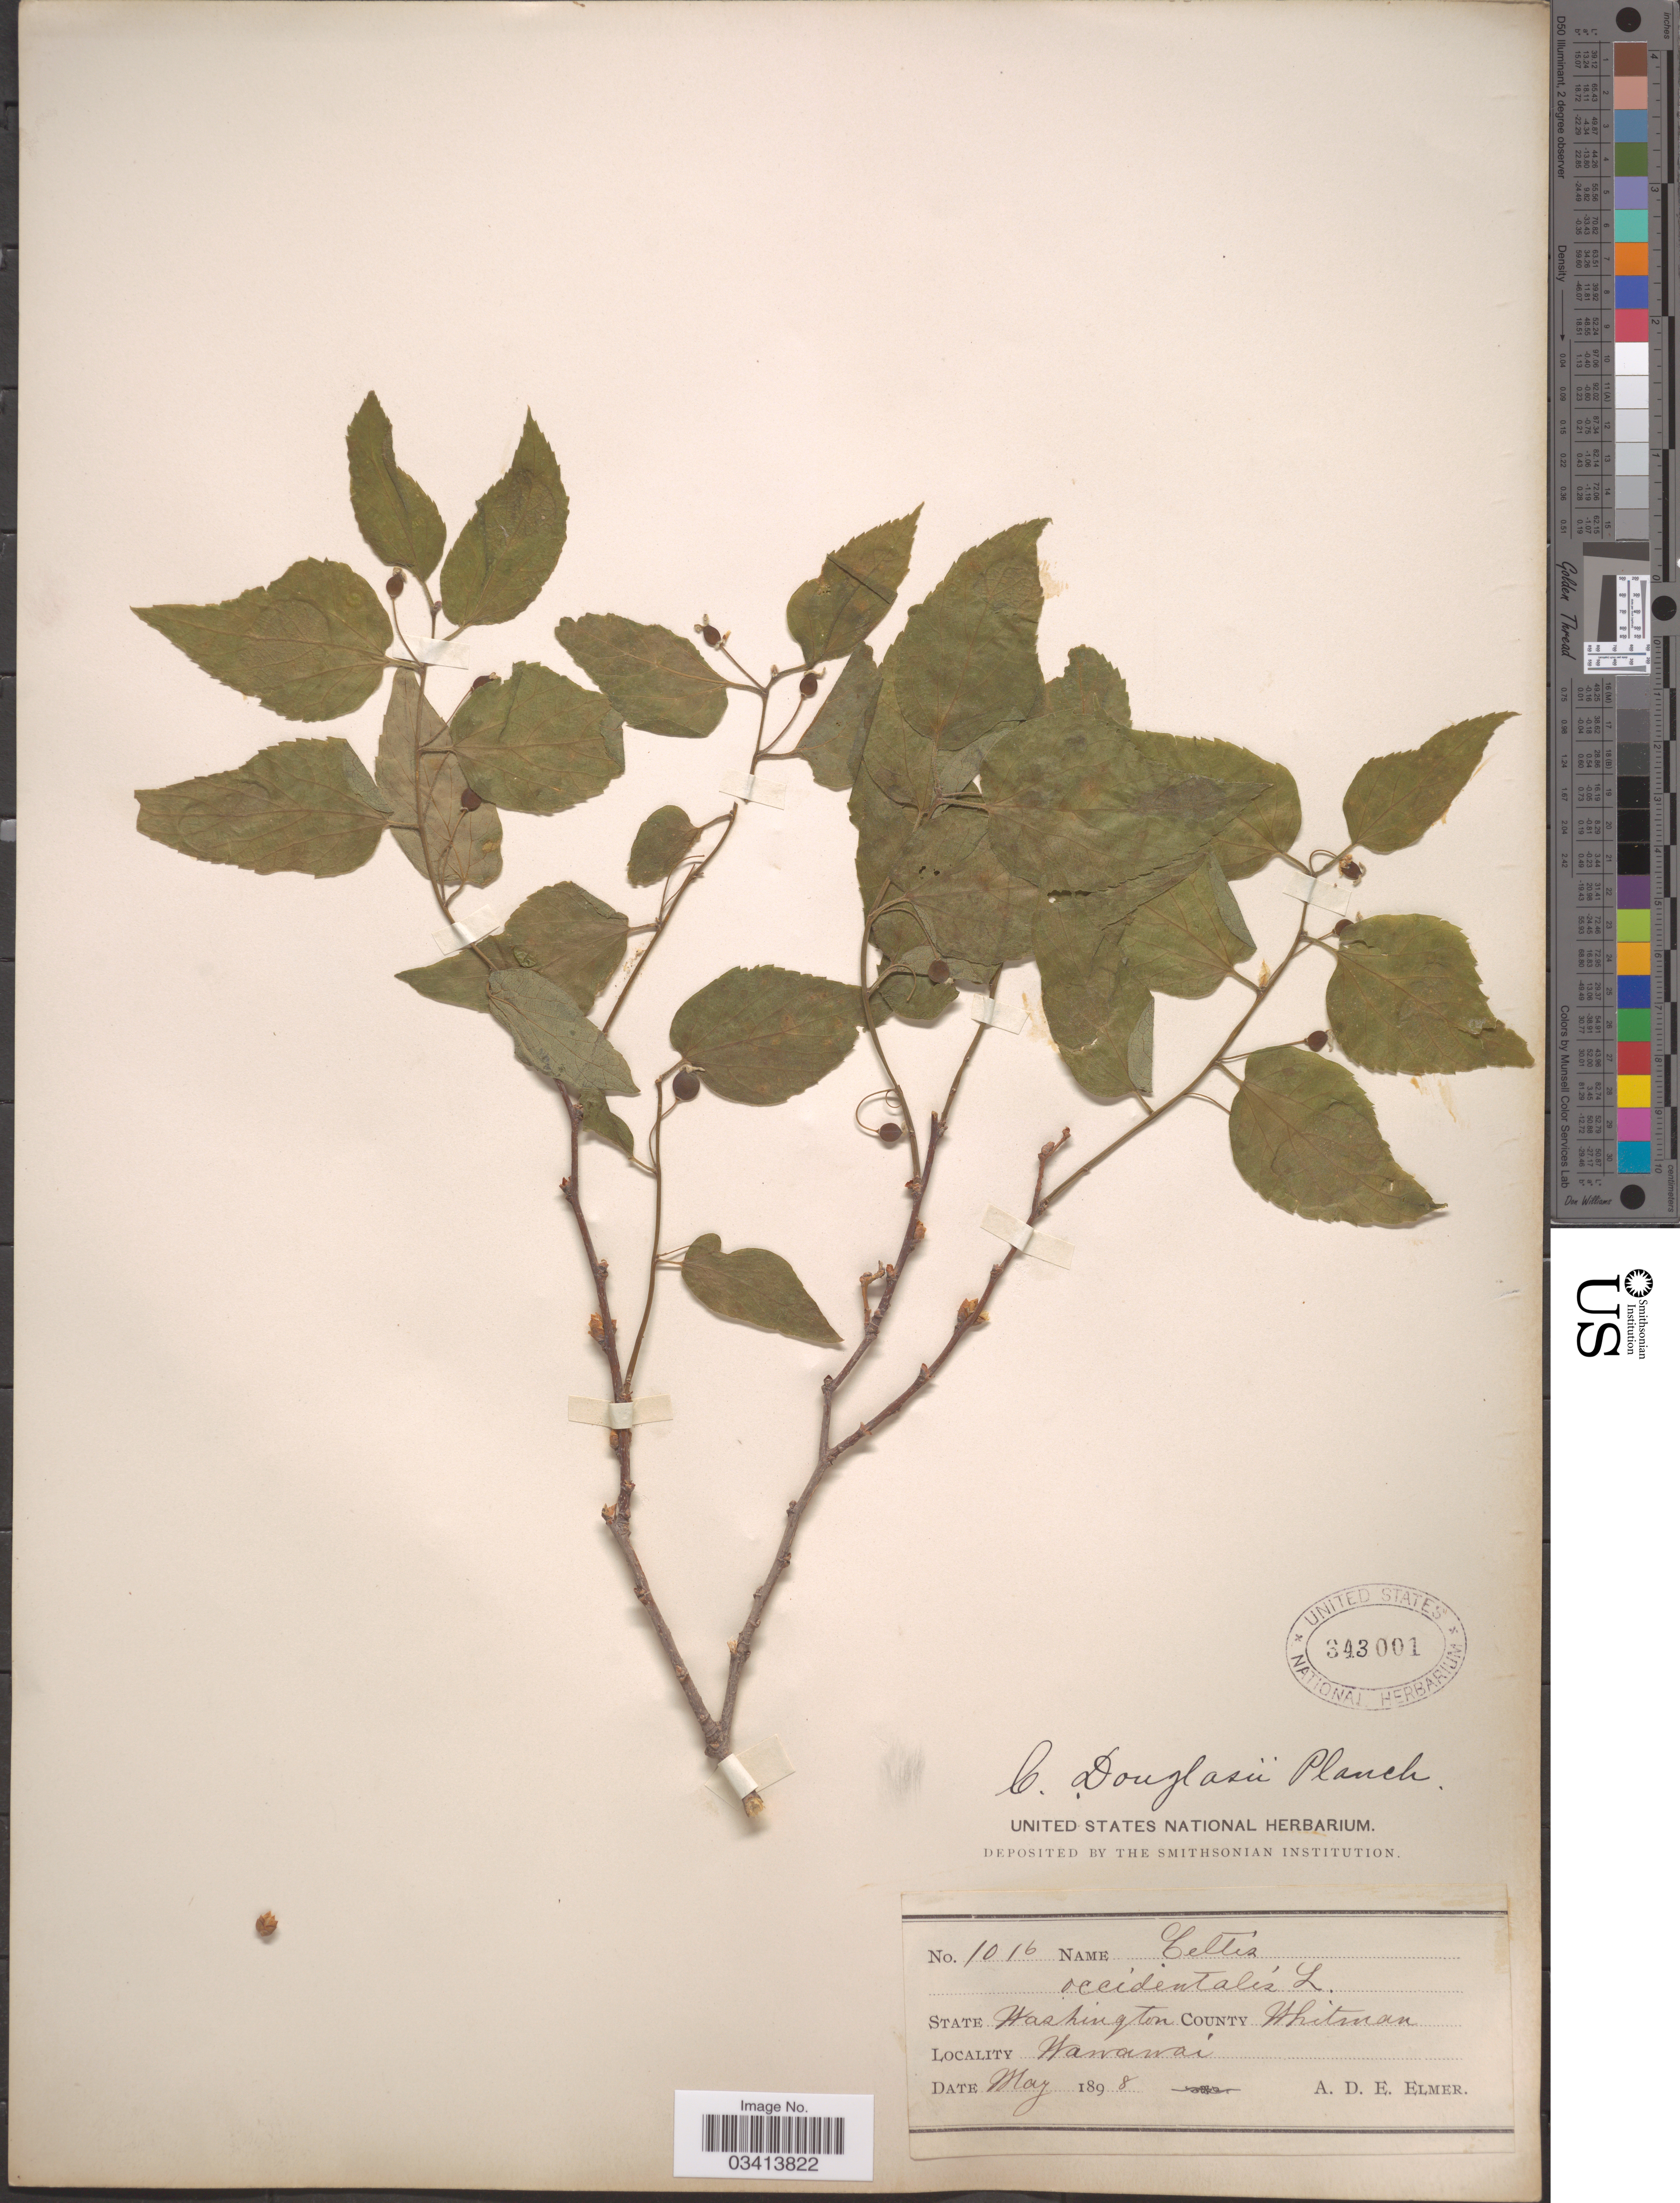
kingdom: Plantae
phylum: Tracheophyta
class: Magnoliopsida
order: Rosales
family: Cannabaceae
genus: Celtis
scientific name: Celtis laevigata var. reticulata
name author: (Torr.) L.D. Benson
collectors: A. D. E. Elmer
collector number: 1016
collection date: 1898-05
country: United States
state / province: Washington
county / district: Whitman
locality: County Whitman. Wawawai.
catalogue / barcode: US 343001